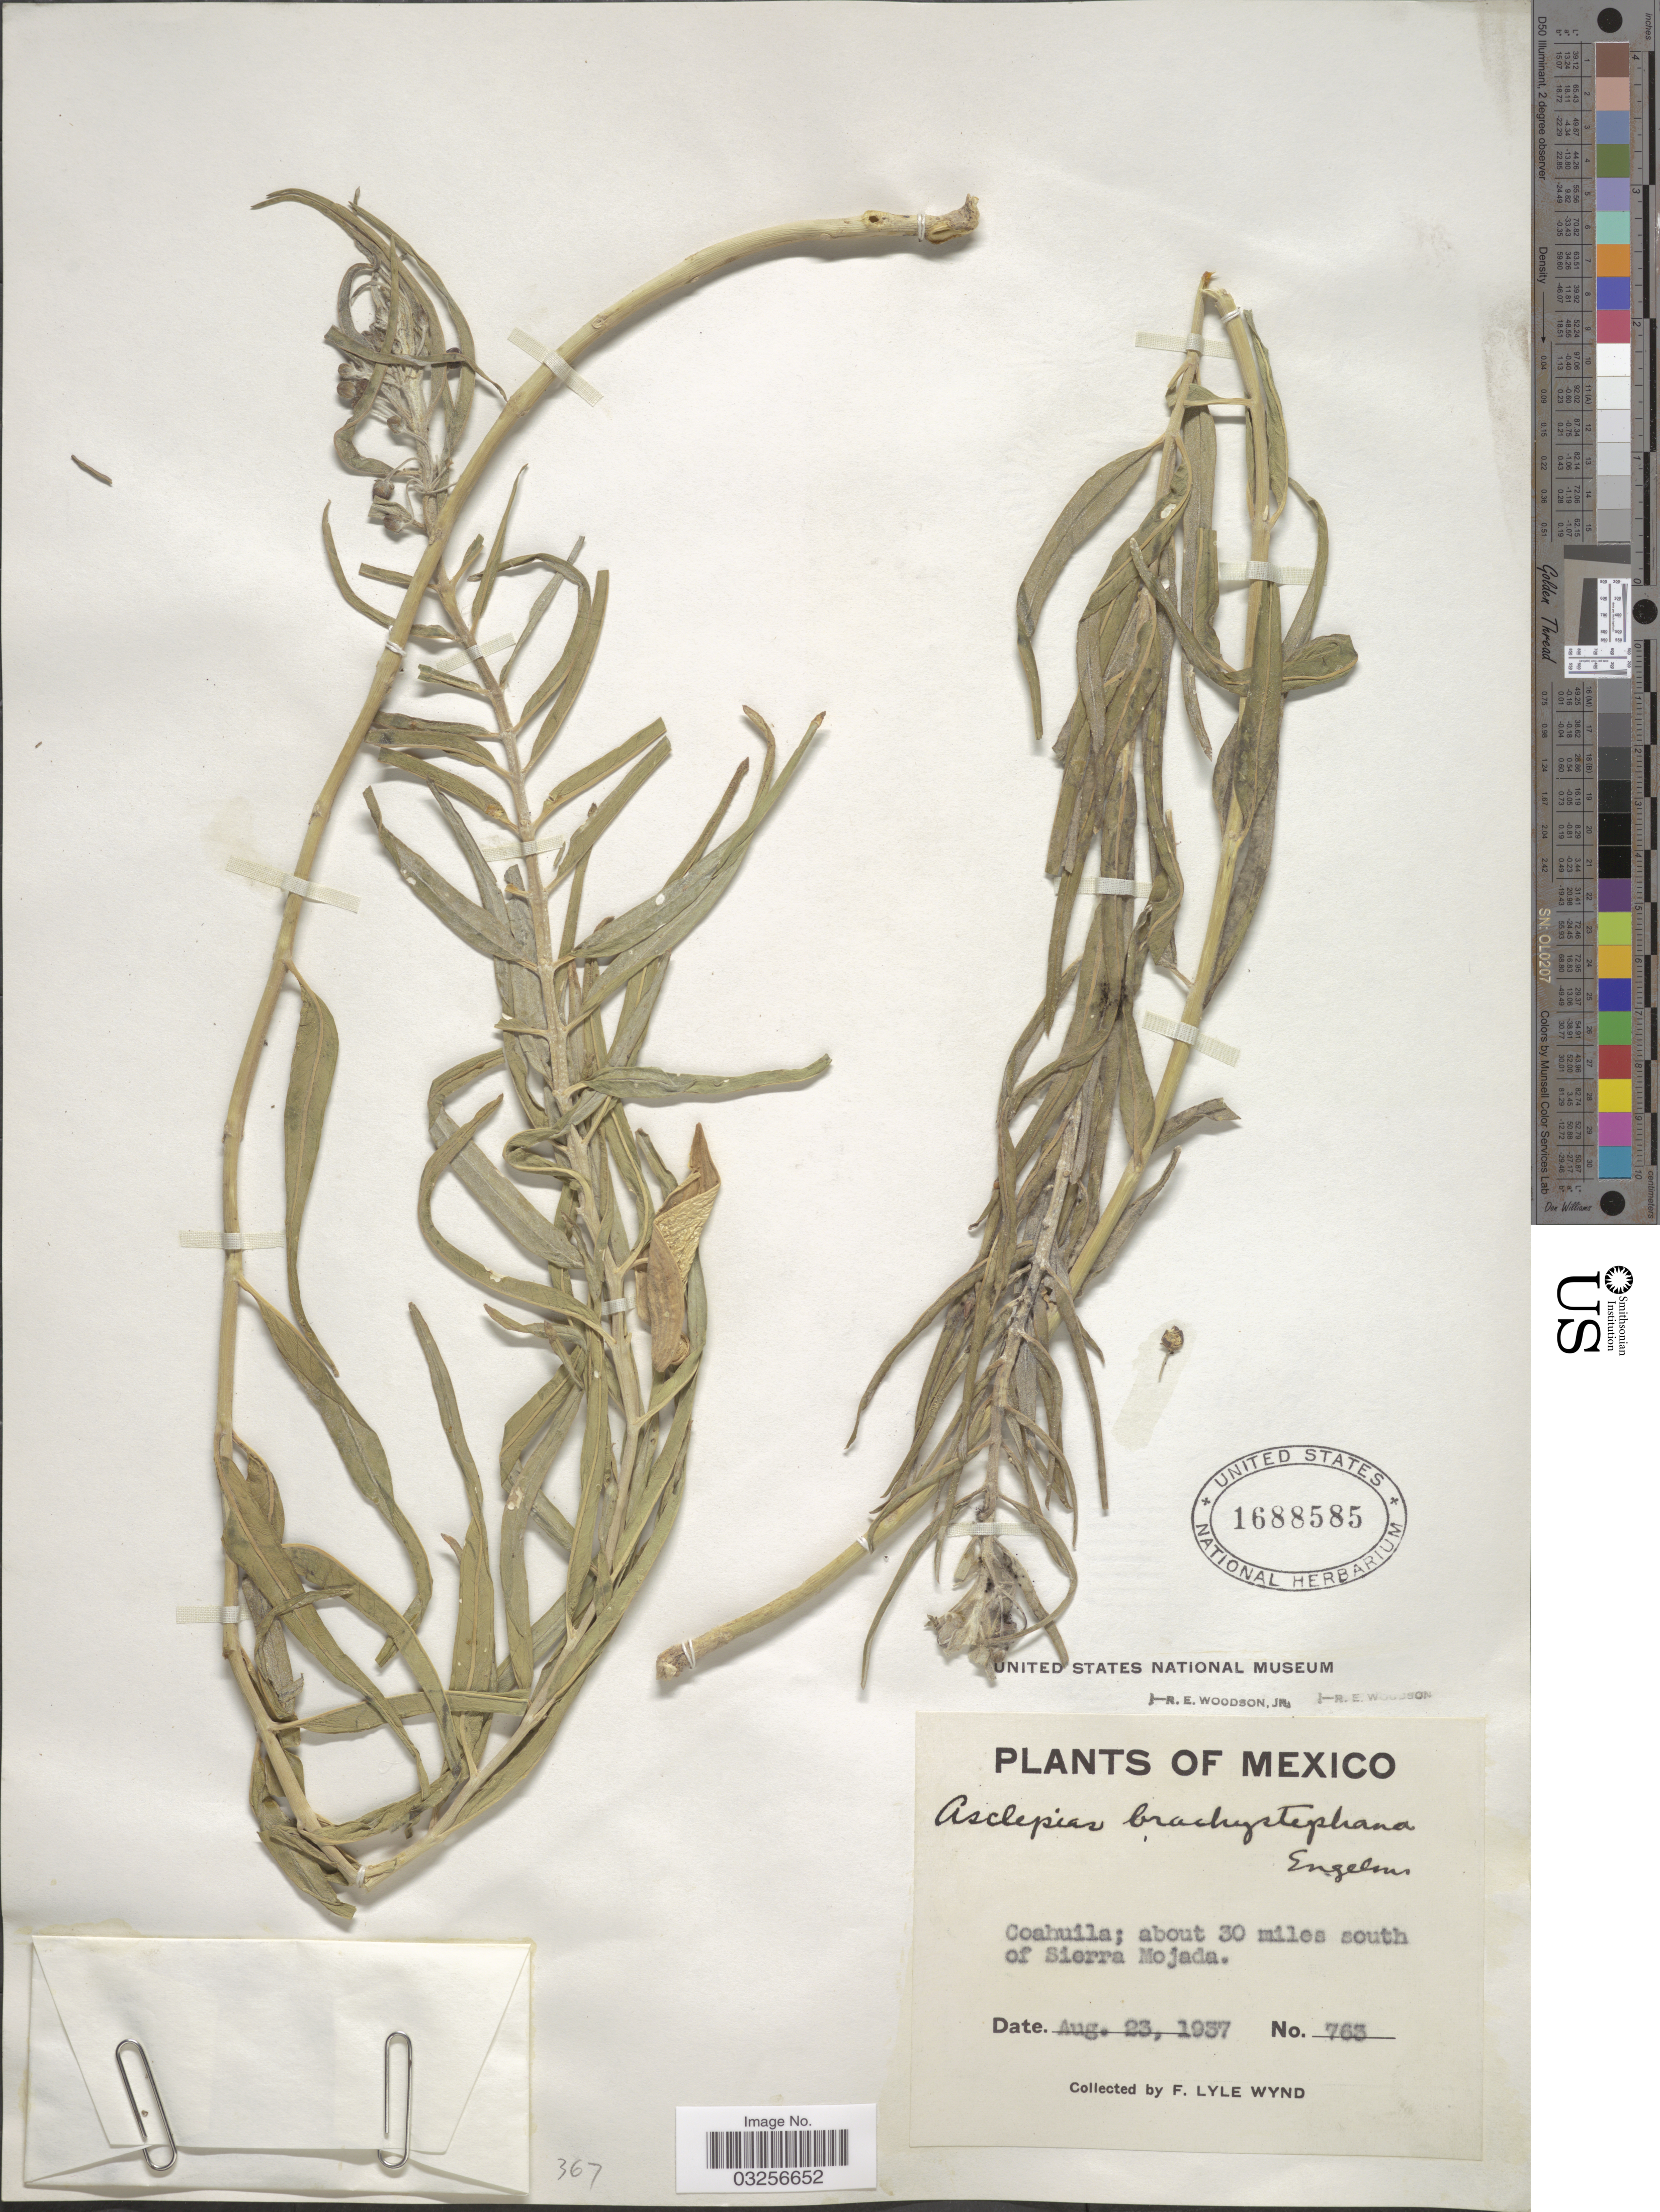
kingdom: Plantae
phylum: Tracheophyta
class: Magnoliopsida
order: Gentianales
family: Apocynaceae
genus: Asclepias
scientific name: Asclepias brachystephana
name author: Engelm. ex Torr.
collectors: F. L. Wynd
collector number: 763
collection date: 1937-08-23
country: Mexico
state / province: Coahuila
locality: About 30 miles south of Sierra Mojada.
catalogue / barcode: US 1688585